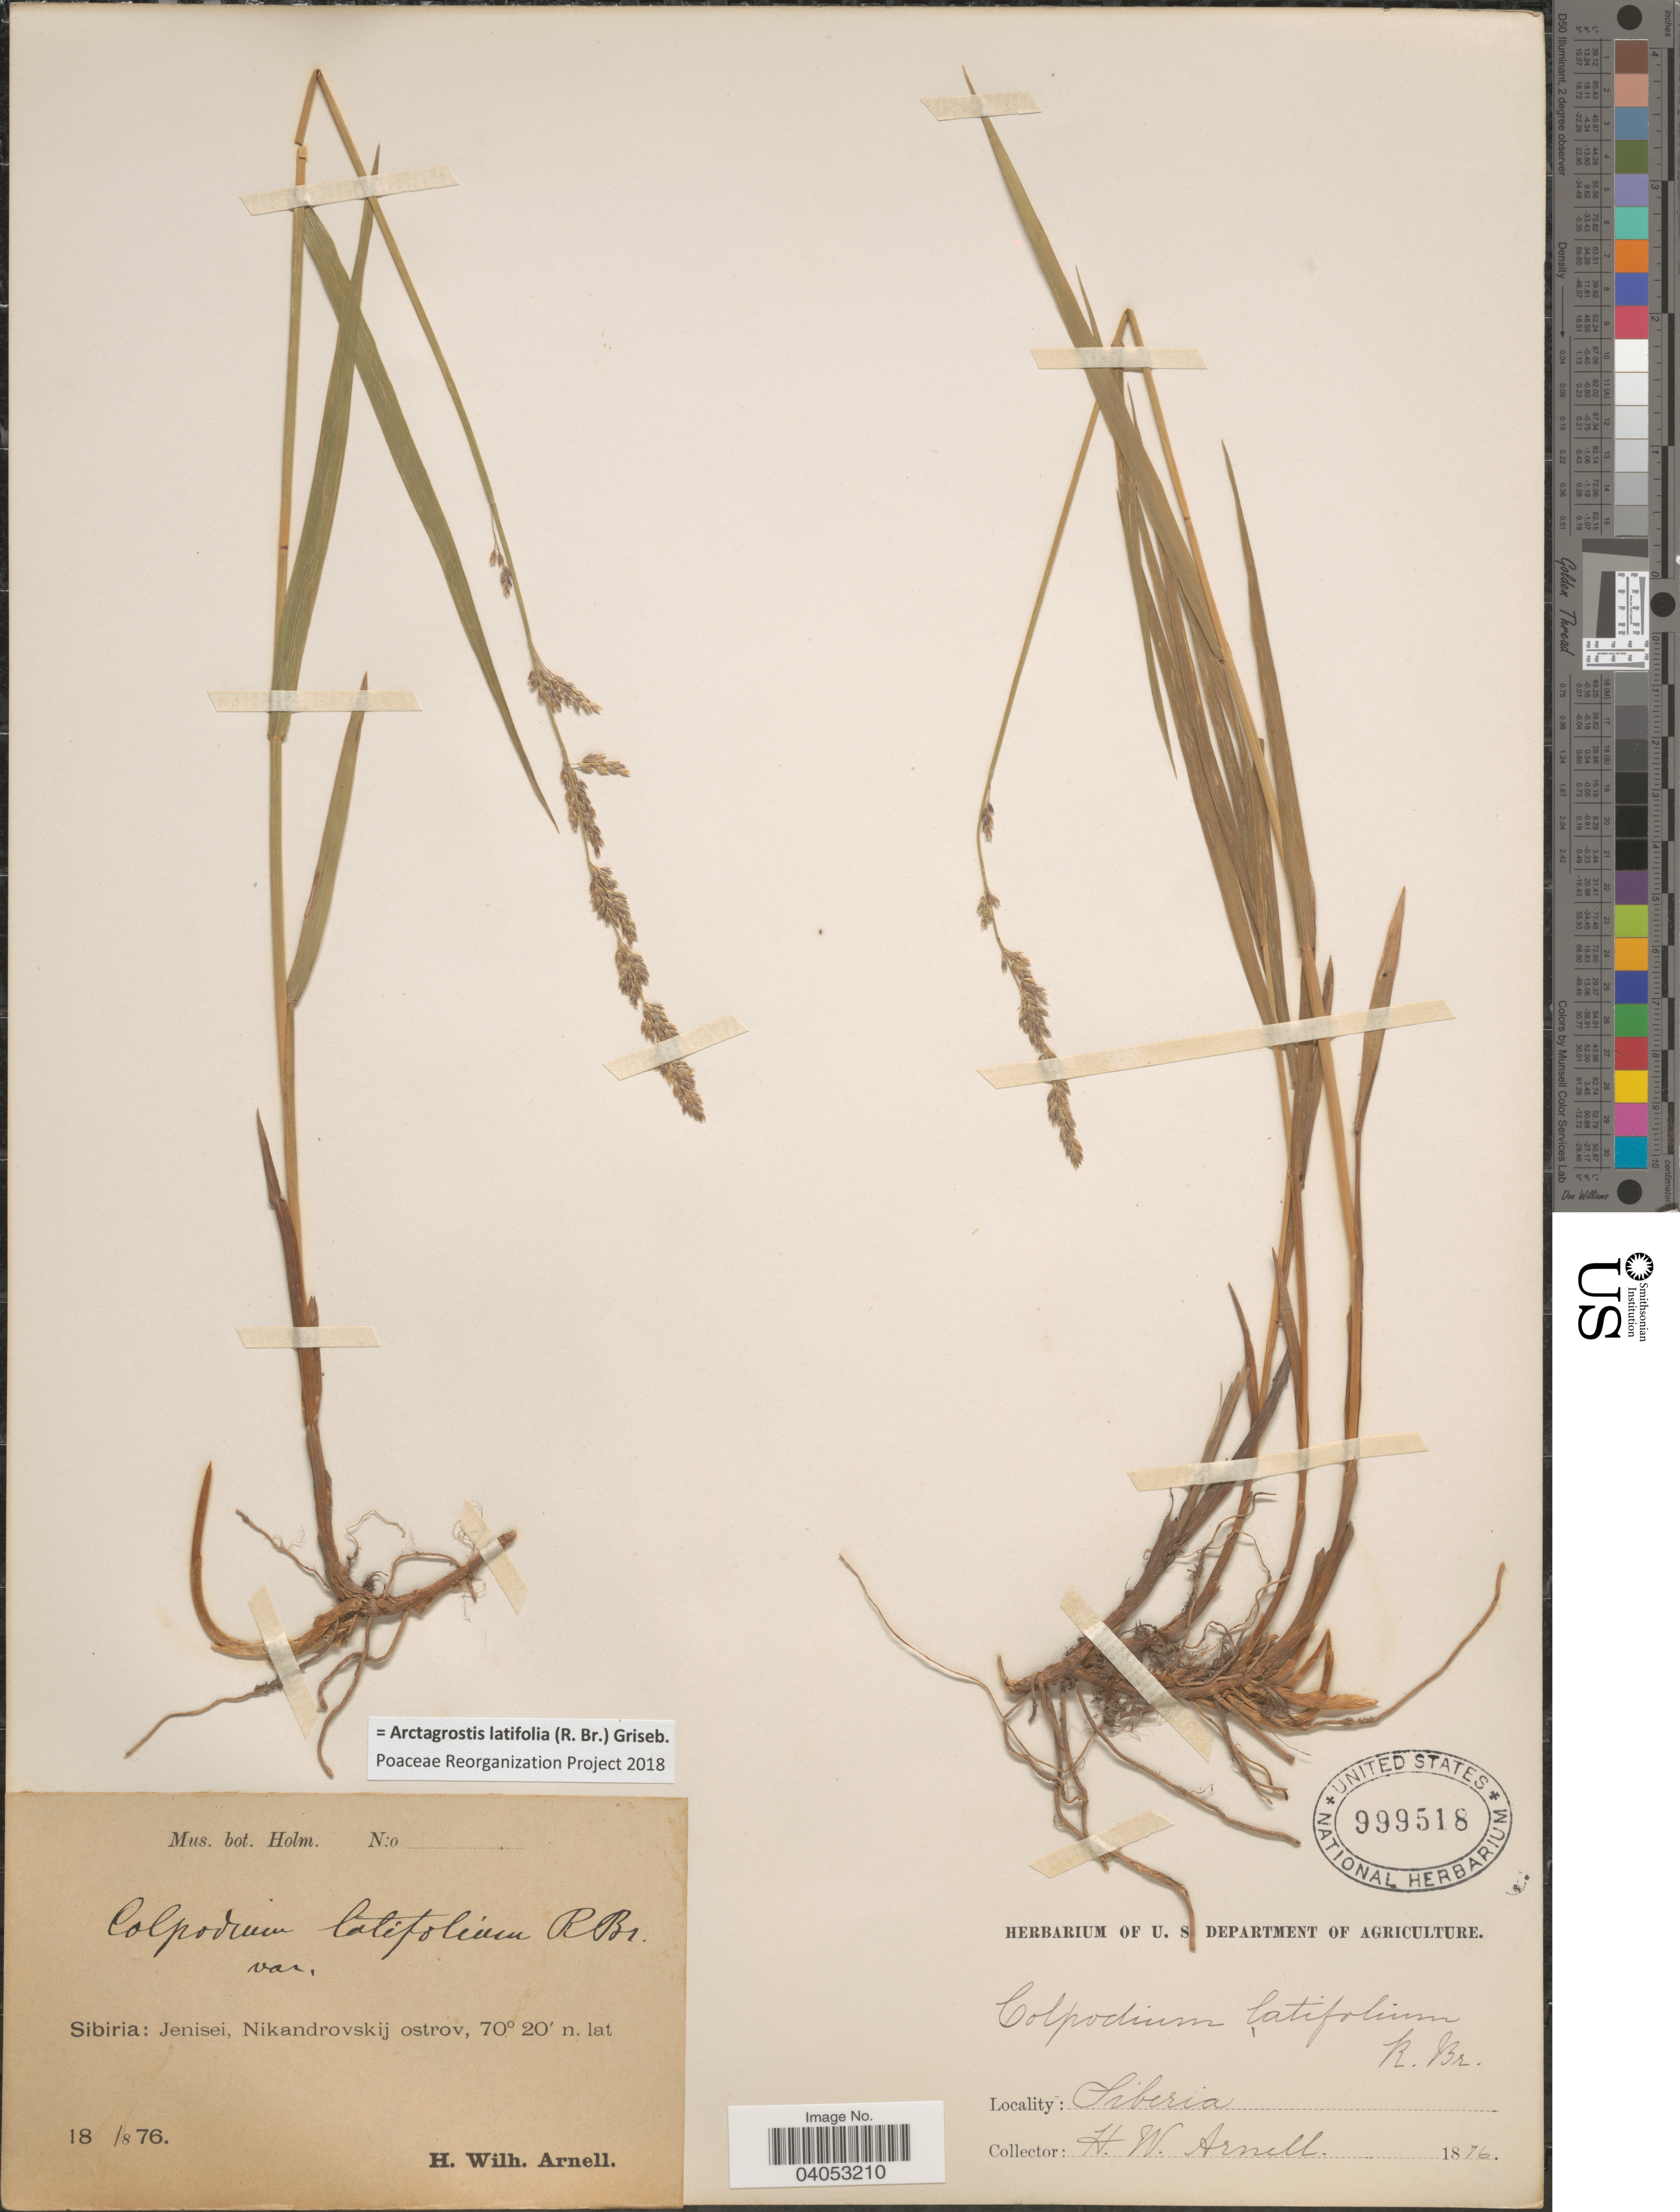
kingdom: Plantae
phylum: Tracheophyta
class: Liliopsida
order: Poales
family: Poaceae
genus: Arctagrostis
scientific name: Arctagrostis latifolia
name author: (R. Br.) Griseb.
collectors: H. W. Arnell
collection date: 1876-08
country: Russian Federation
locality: Sibiria: Jenisei, Nikandrovskij ostrov.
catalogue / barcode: US 999518